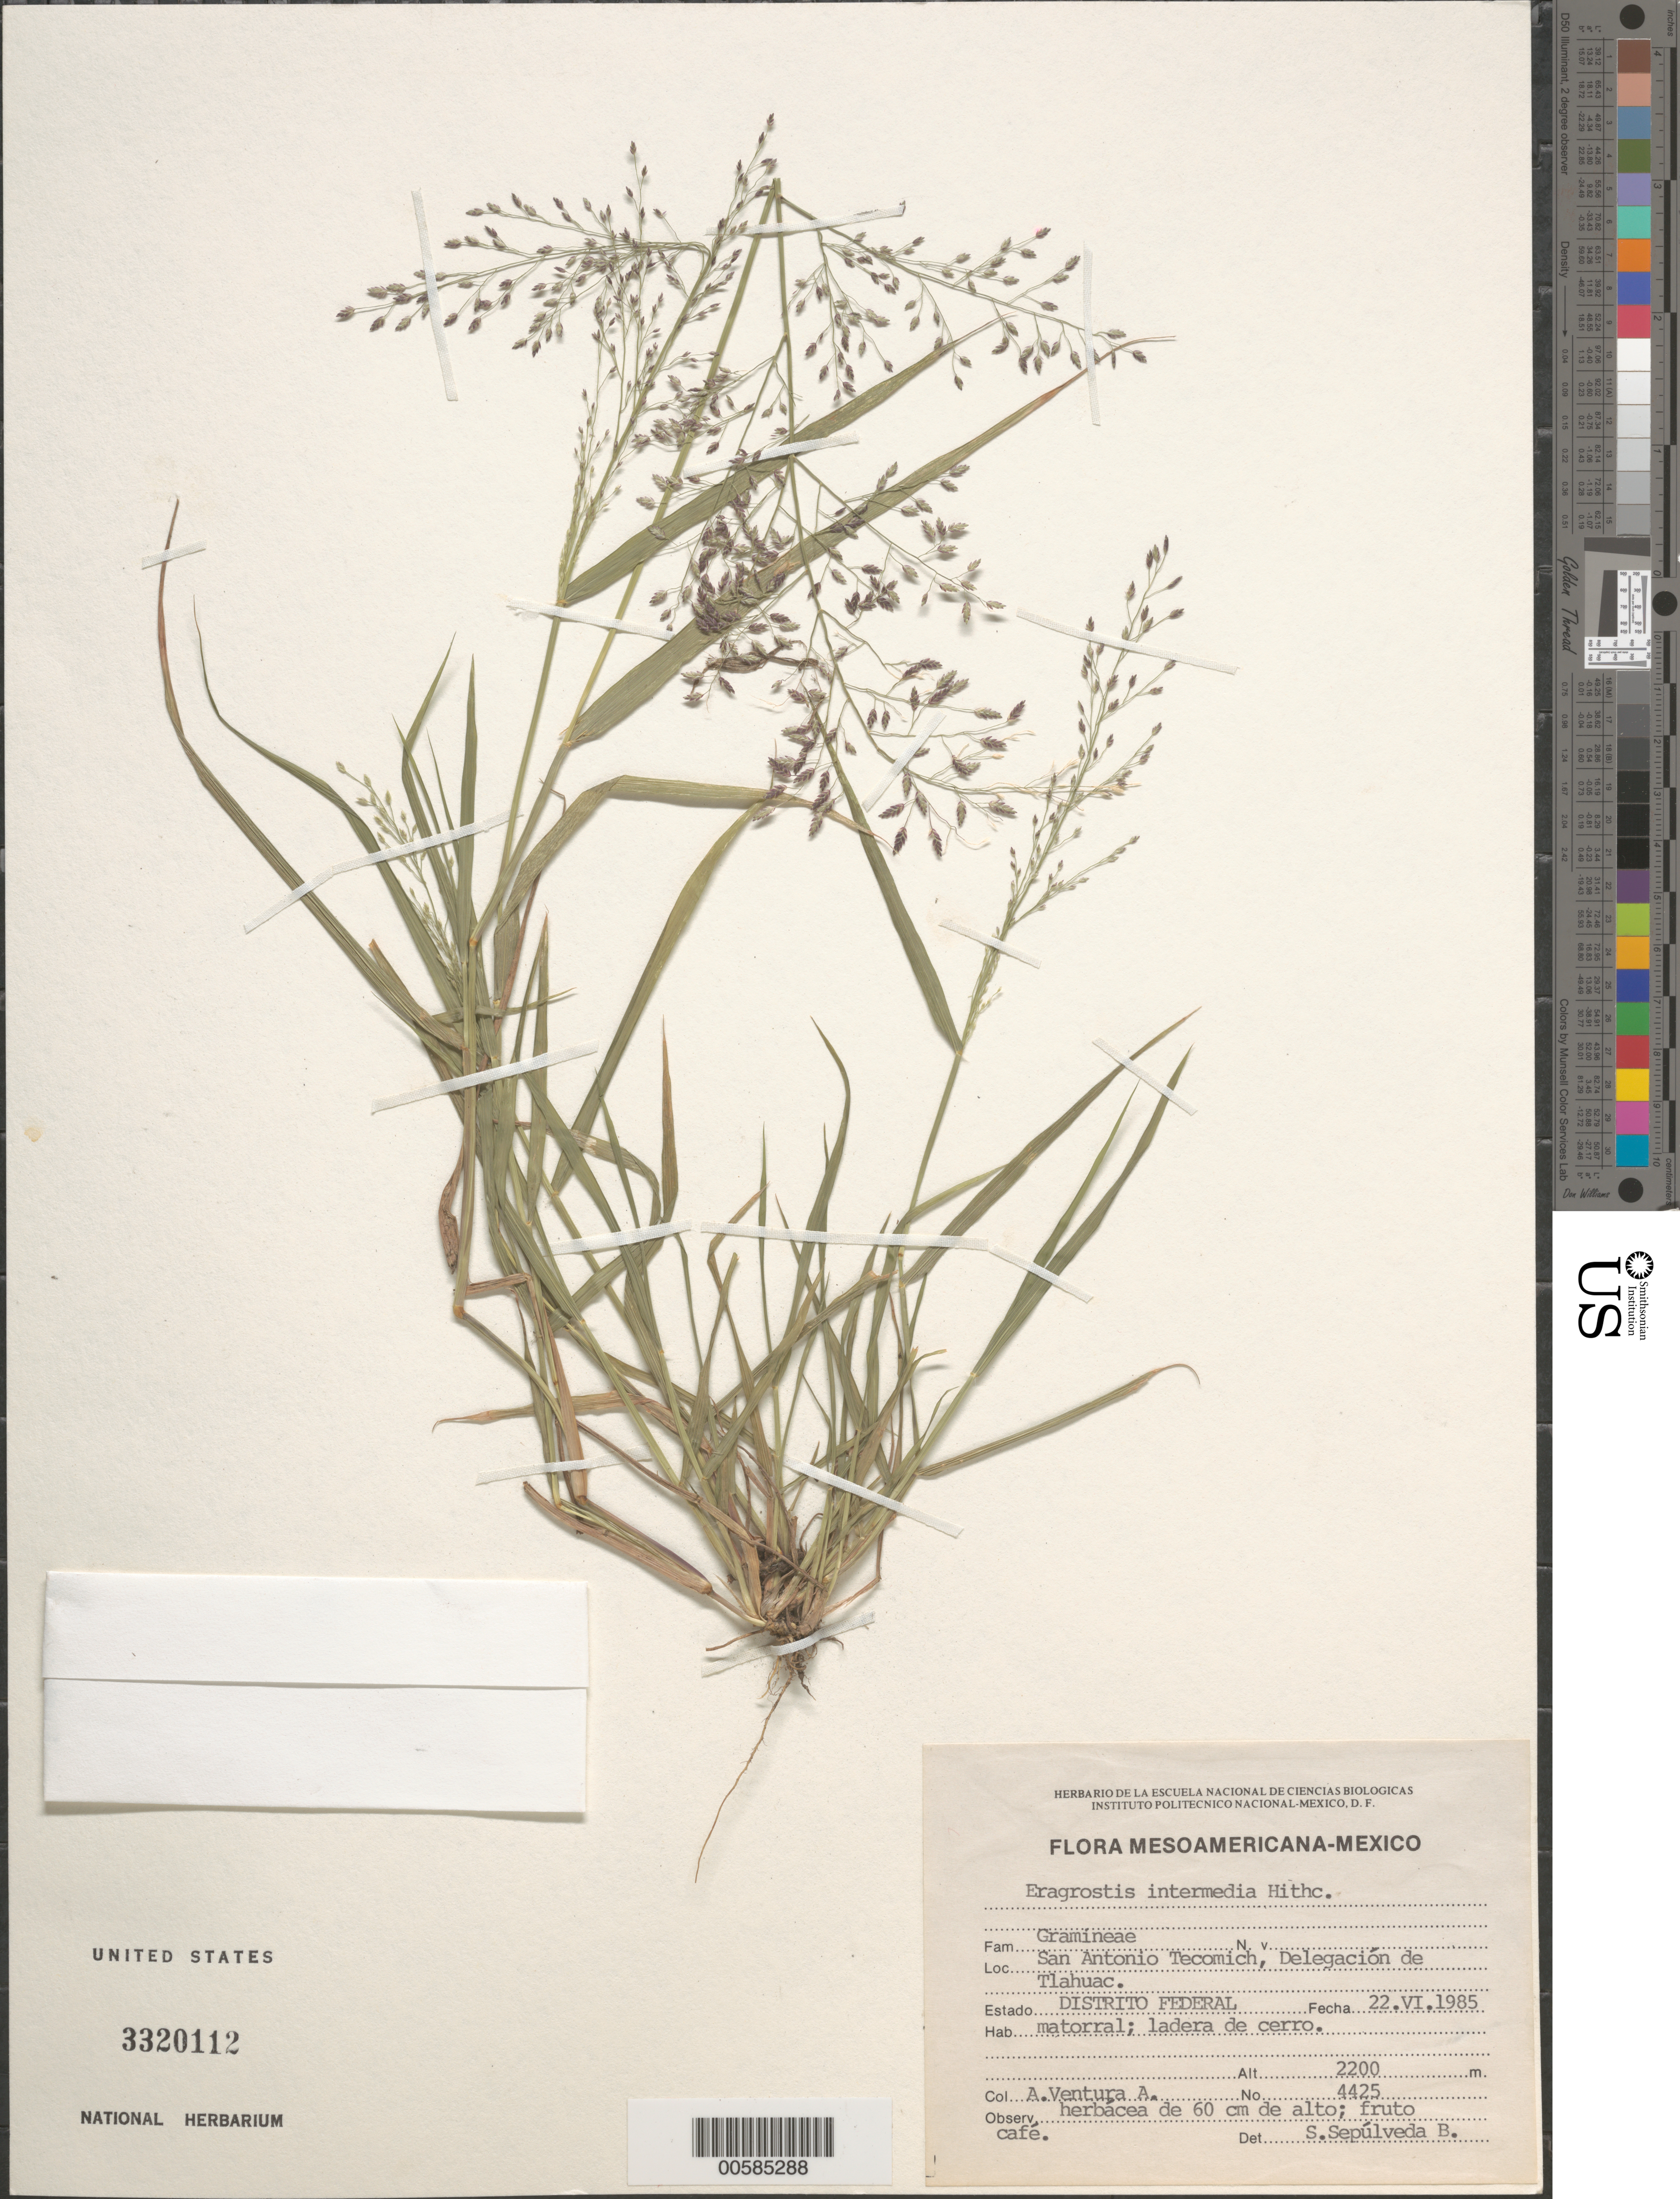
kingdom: Plantae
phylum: Tracheophyta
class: Liliopsida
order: Poales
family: Poaceae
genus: Eragrostis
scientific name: Eragrostis intermedia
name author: Hitchc.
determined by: Sepulveda-B., S.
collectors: A. Ventura A.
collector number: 4425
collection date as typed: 22 Jun 1985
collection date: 1985-06-22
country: Mexico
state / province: Distrito Federal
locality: San Antonio Tecomich, Delegación de Tlahuac.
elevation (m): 2200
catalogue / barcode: US 3320112